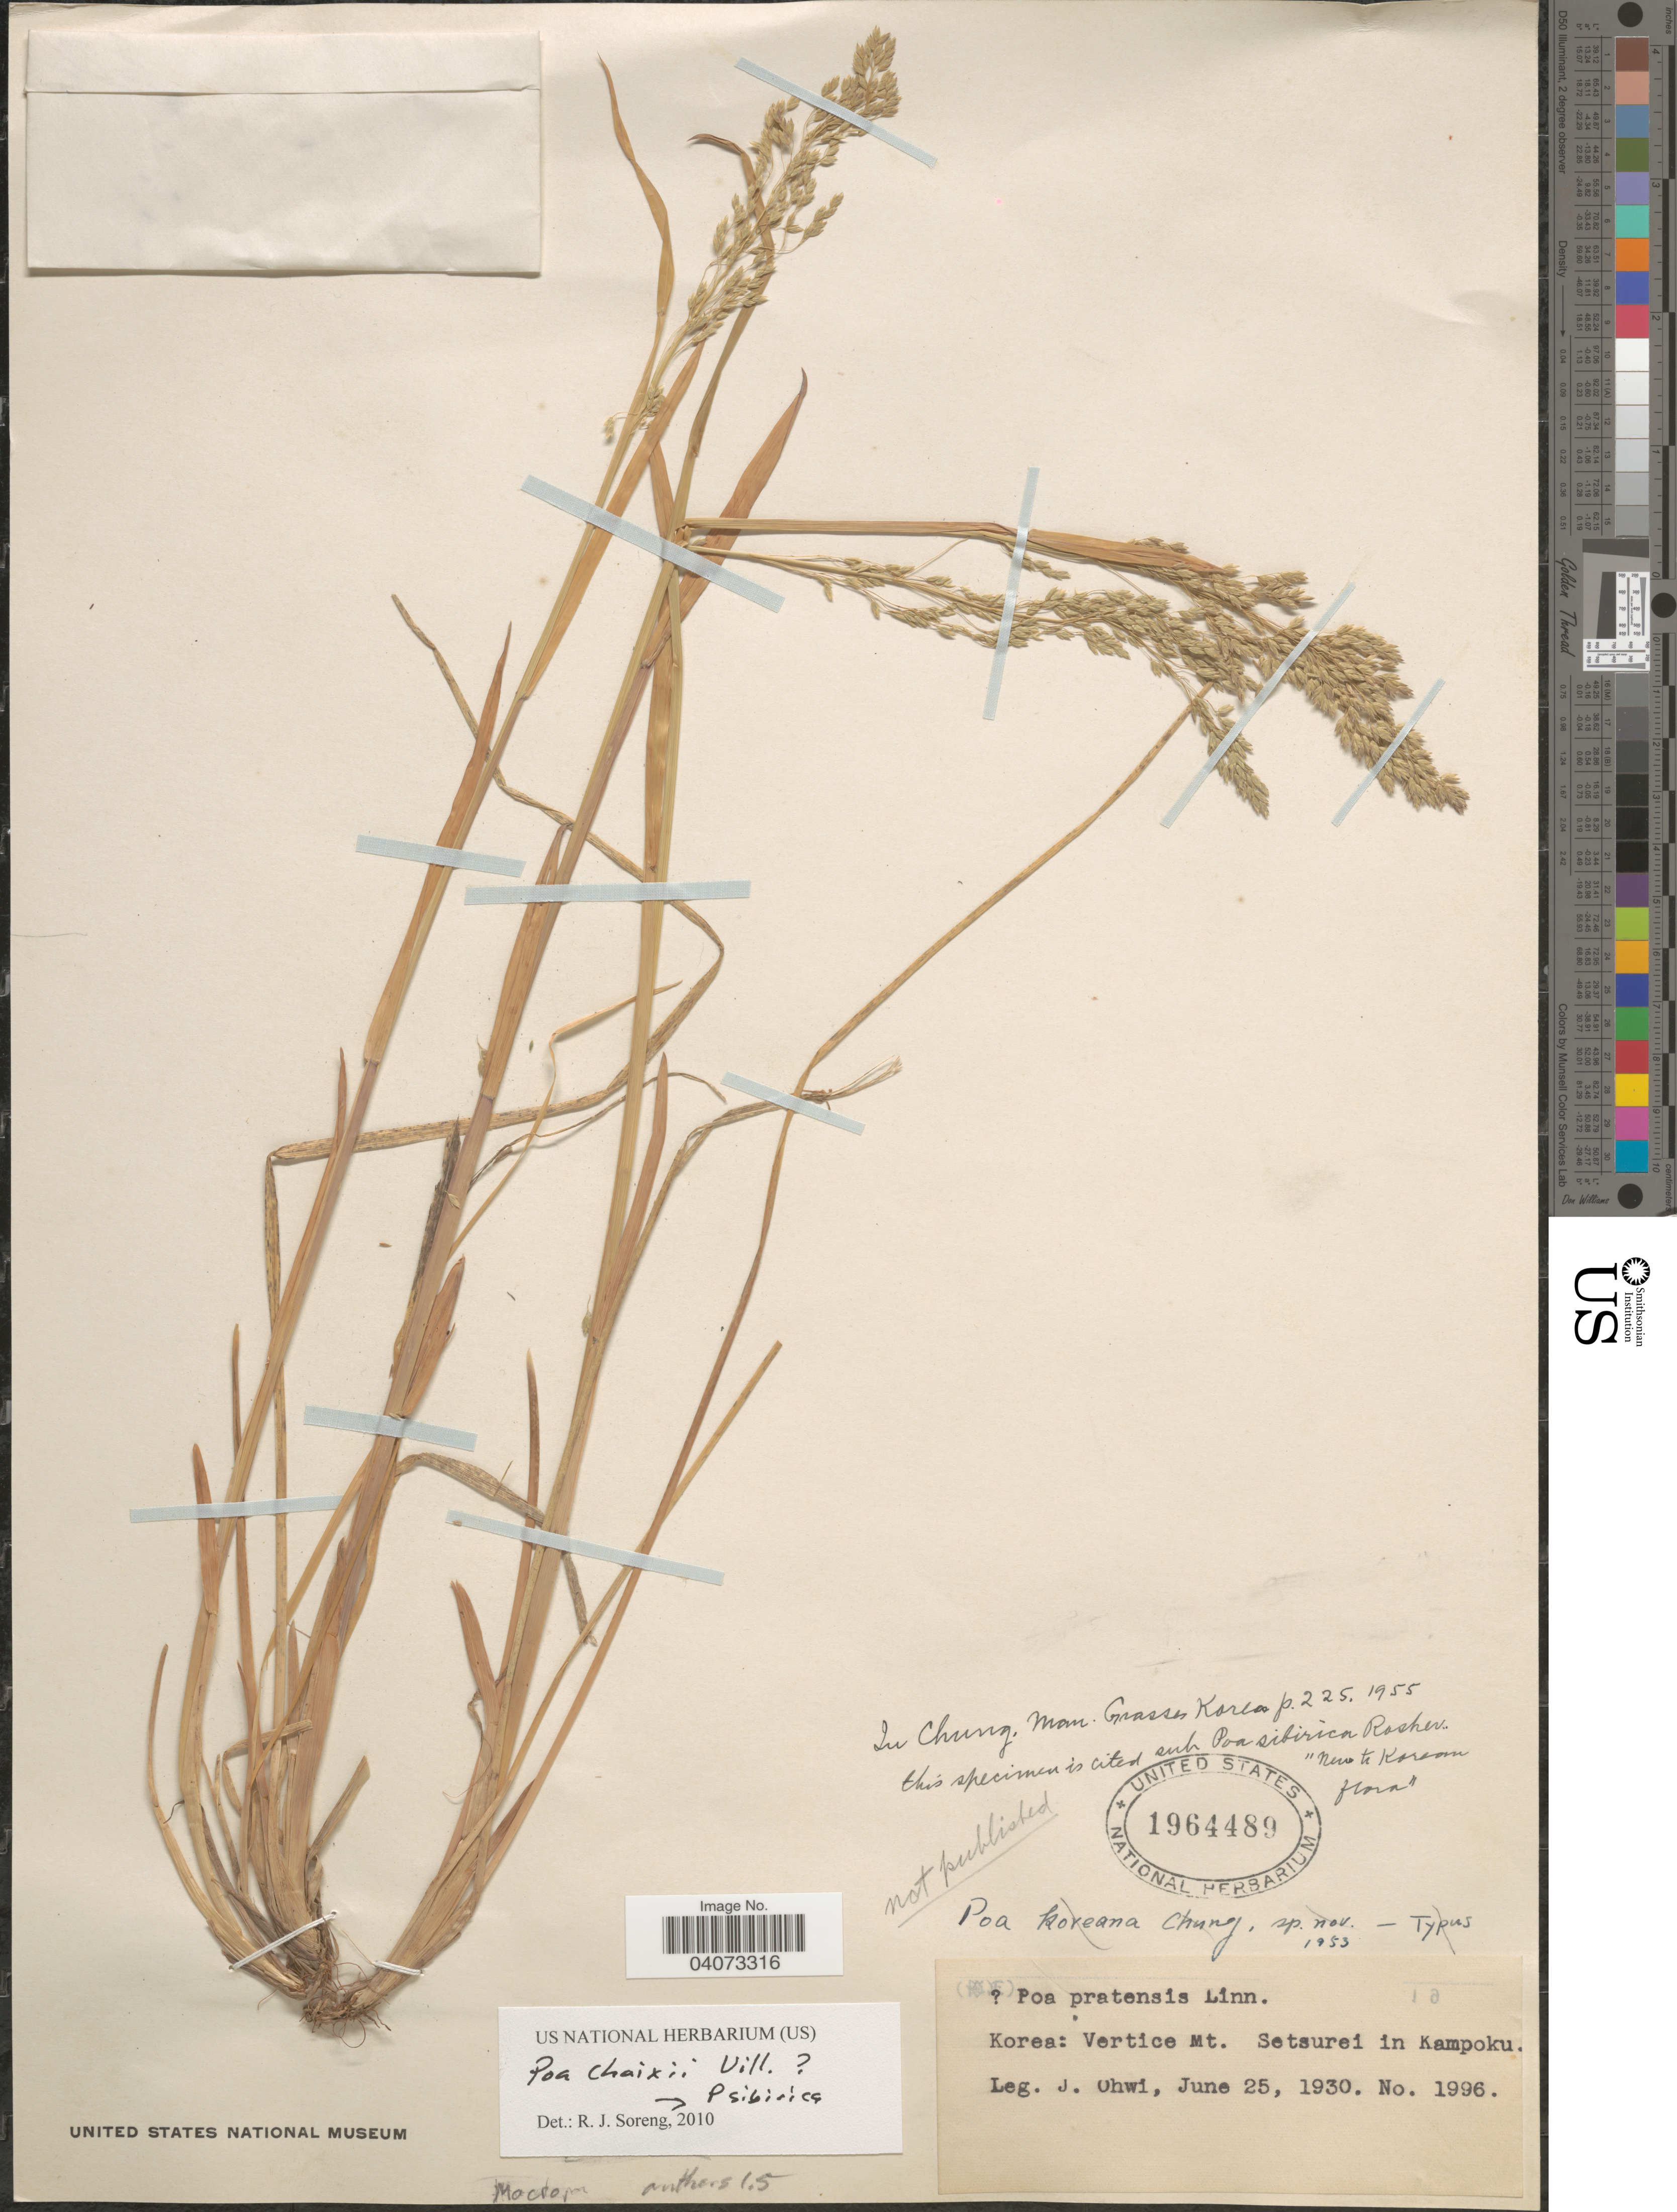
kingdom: Plantae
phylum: Tracheophyta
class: Liliopsida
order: Poales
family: Poaceae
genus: Poa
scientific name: Poa chaixii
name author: Vill.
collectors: J. Ohwi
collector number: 1996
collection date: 1930-06-25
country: North Korea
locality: Vertice Mt. Setsurei in Kampoku.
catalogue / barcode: US 1964489